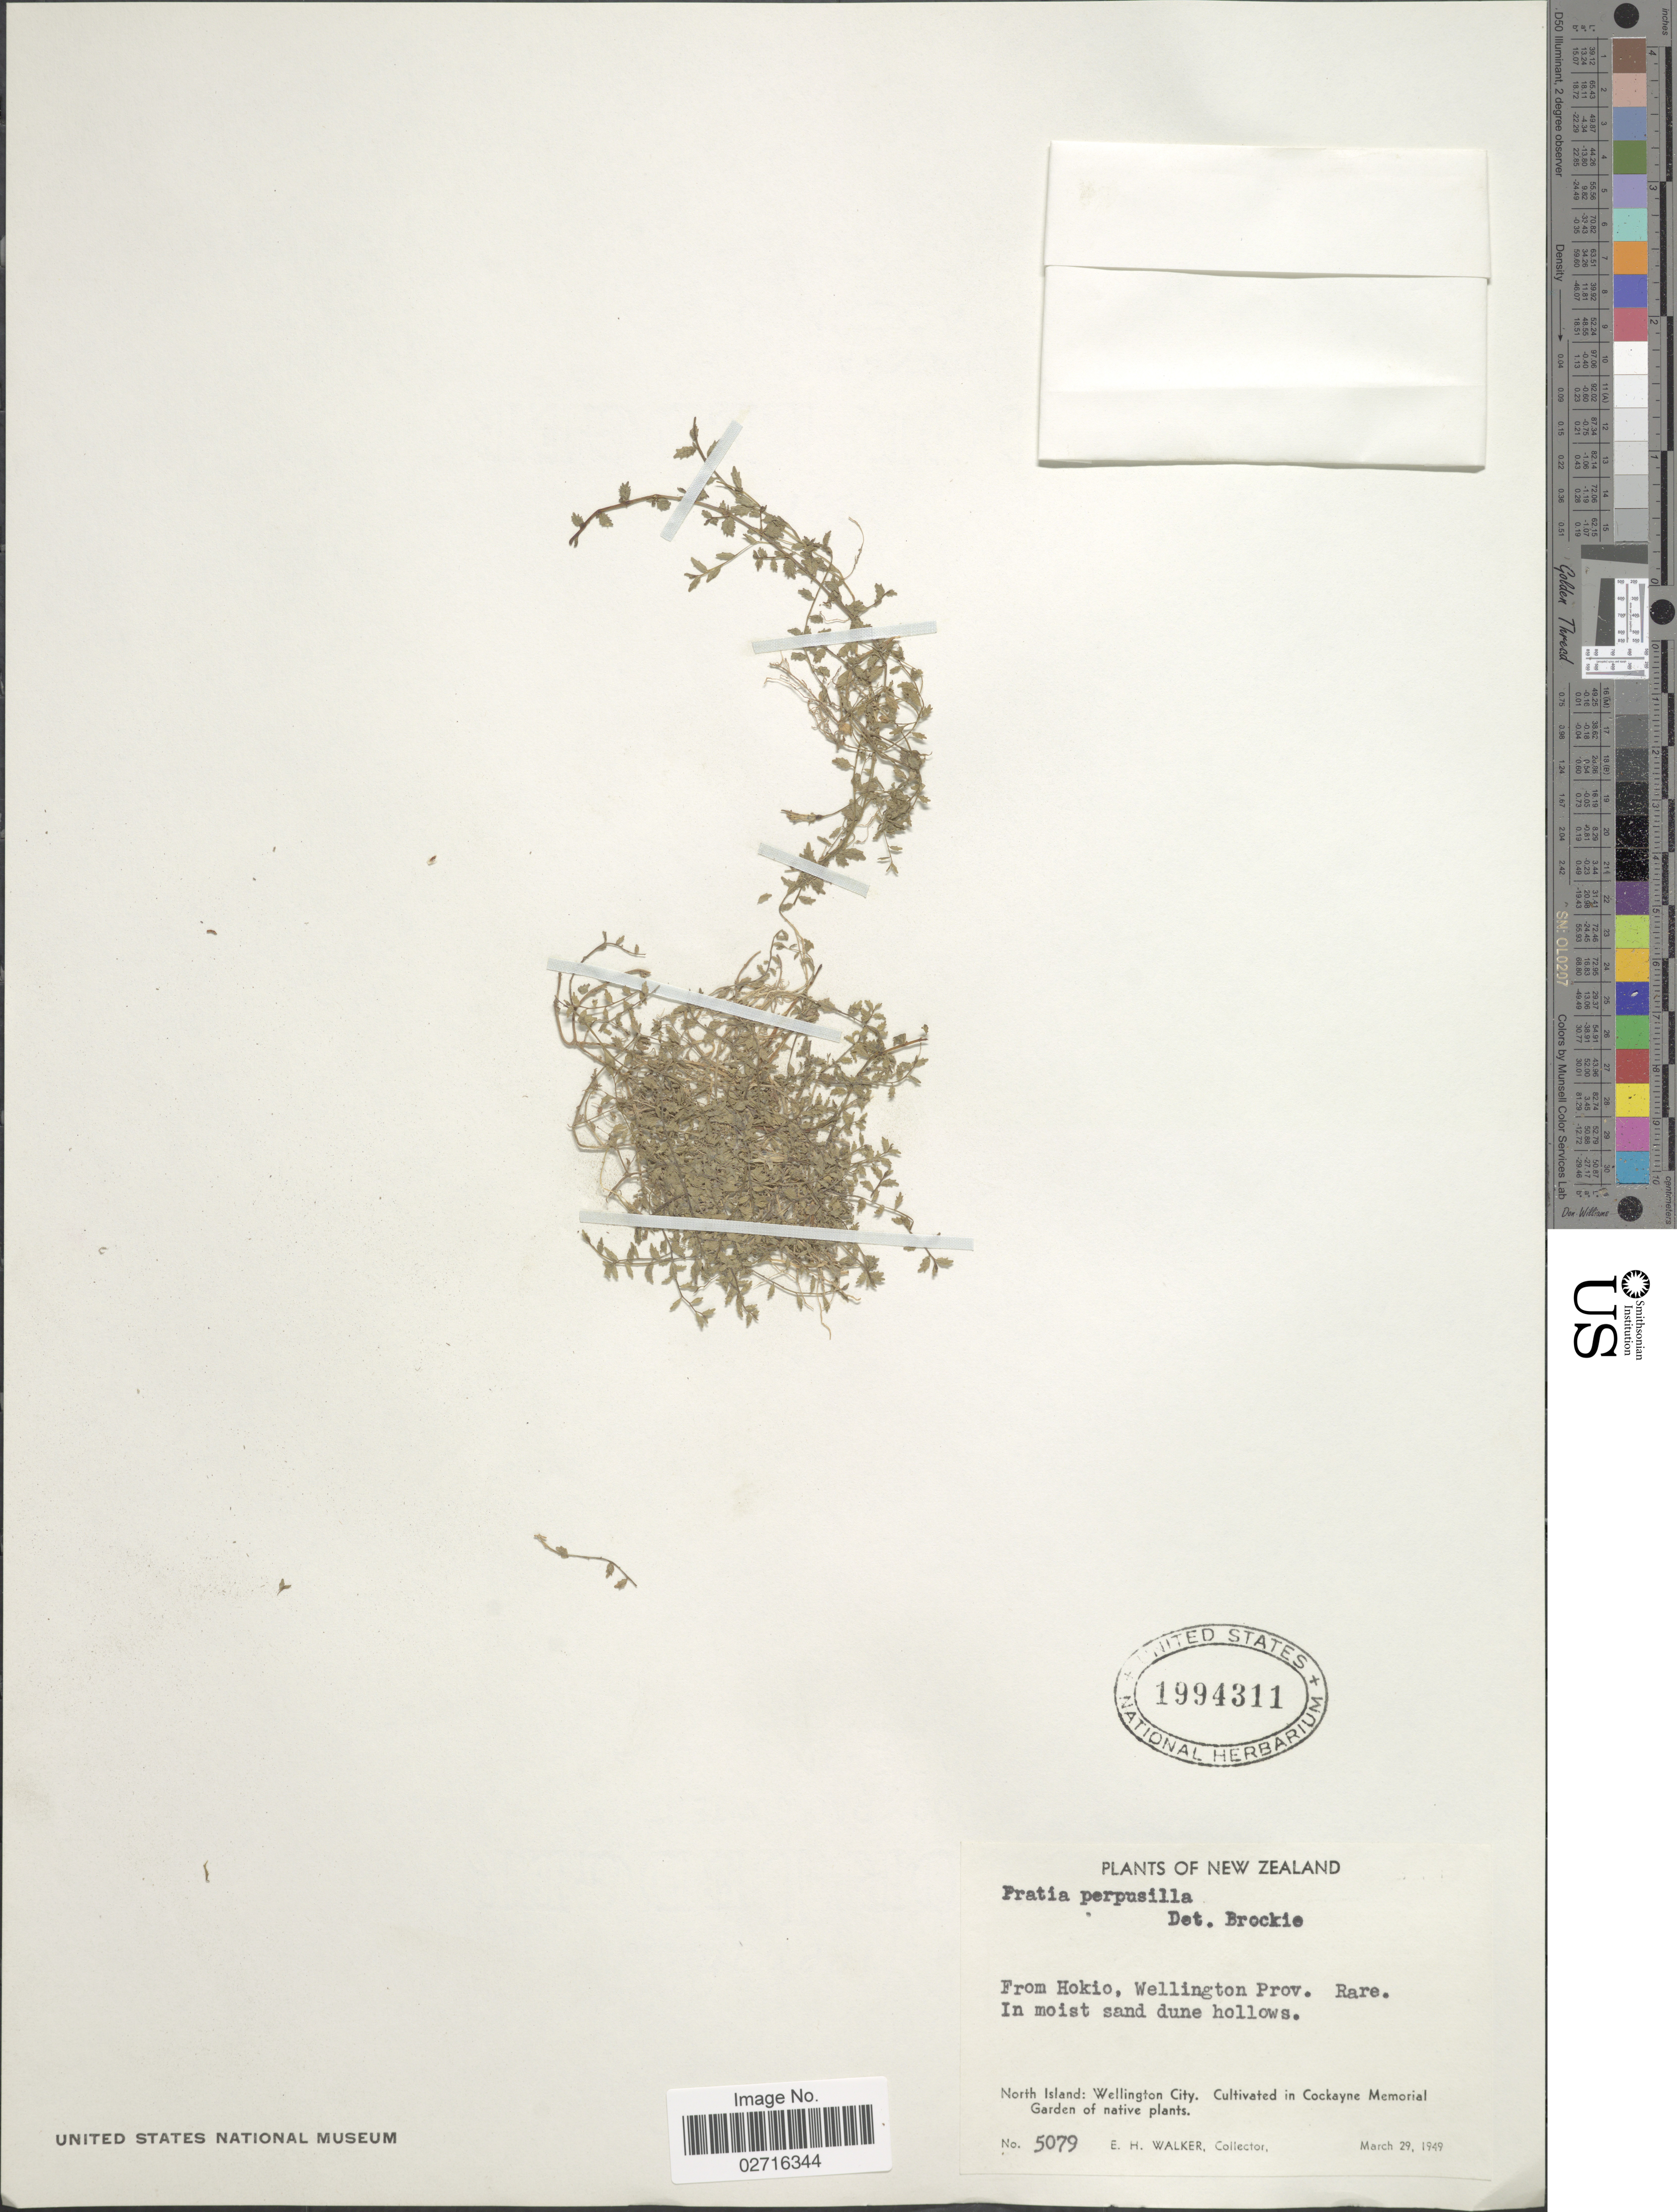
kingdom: Plantae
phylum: Tracheophyta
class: Magnoliopsida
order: Asterales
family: Campanulaceae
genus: Pratia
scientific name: Pratia perpusilla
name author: (Hook. f.) Hook. f.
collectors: E. H. Walker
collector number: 5079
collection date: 1949-03-29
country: New Zealand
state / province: Wellington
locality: From Hokio, North Island: Wellington City. Cultivated in Cockayne Memorial Garden of native plants.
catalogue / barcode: US 1994311